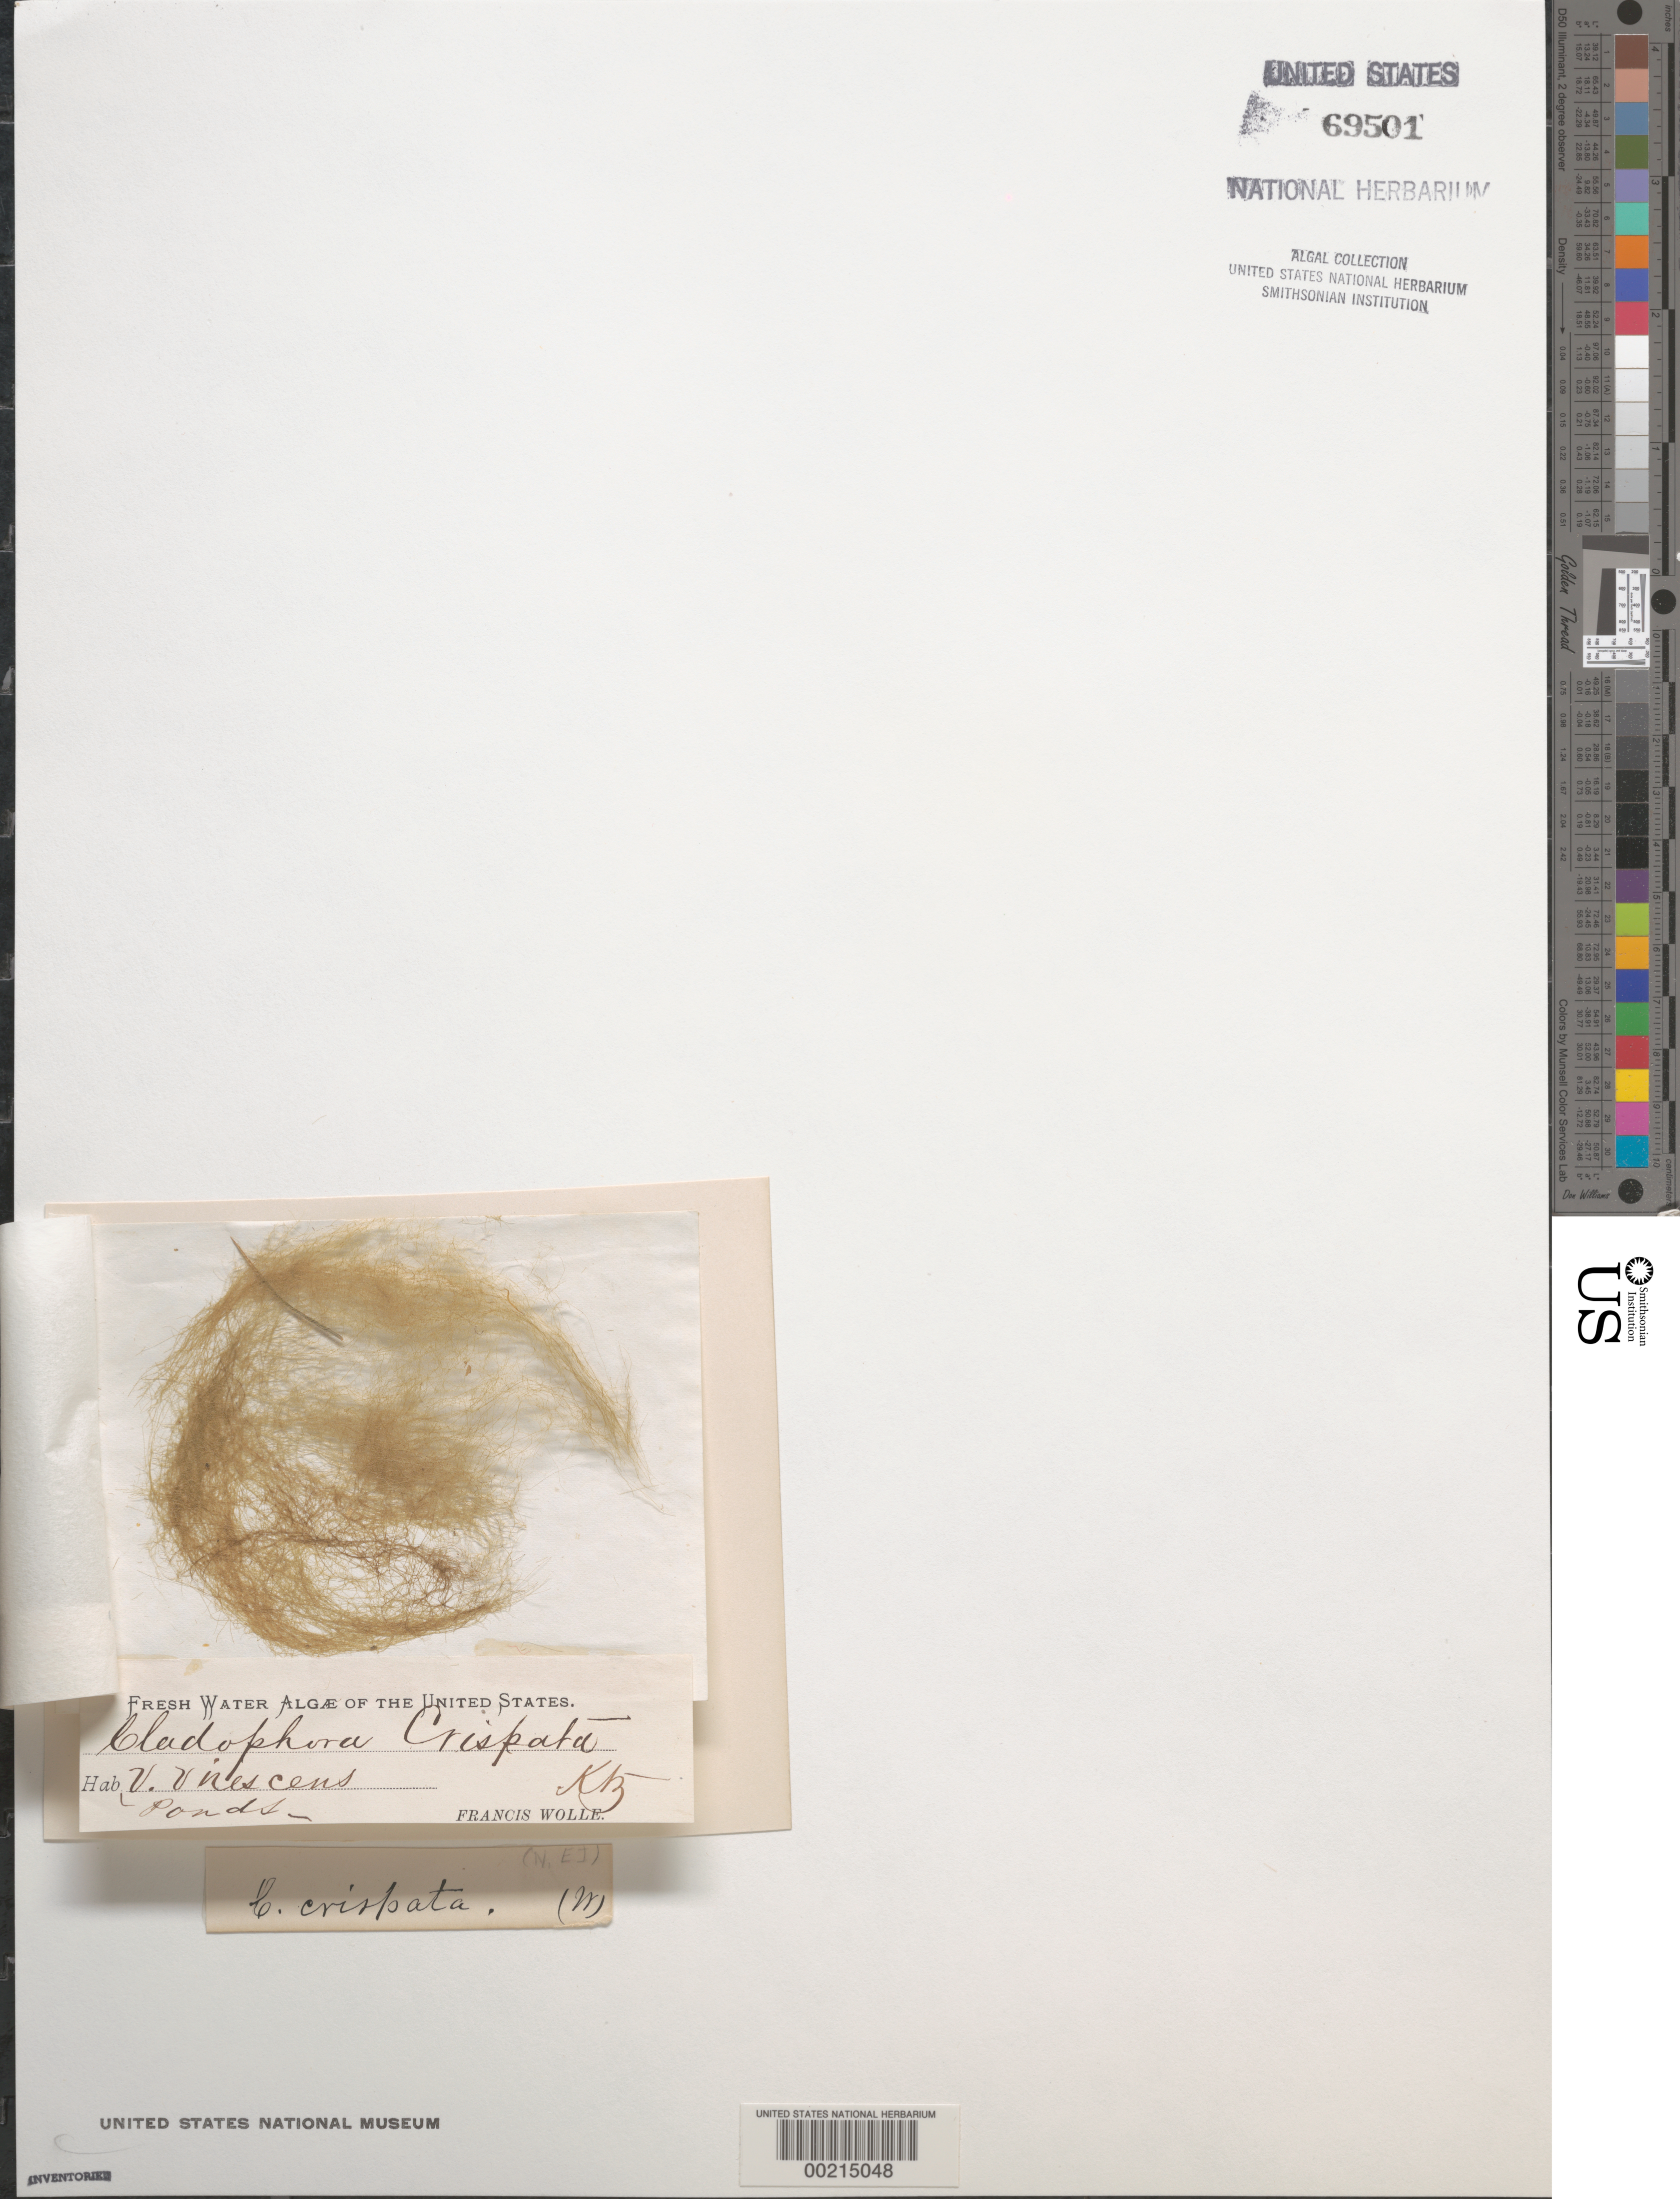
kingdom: Plantae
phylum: Chlorophyta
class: Ulvophyceae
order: Siphonocladales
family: Boodleaceae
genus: Cladophoropsis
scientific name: Cladophoropsis membranacea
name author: (Hofman-Bang) Børgesen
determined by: Algae name updating Project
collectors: F. Wolle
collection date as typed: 18--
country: United States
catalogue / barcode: US 69501